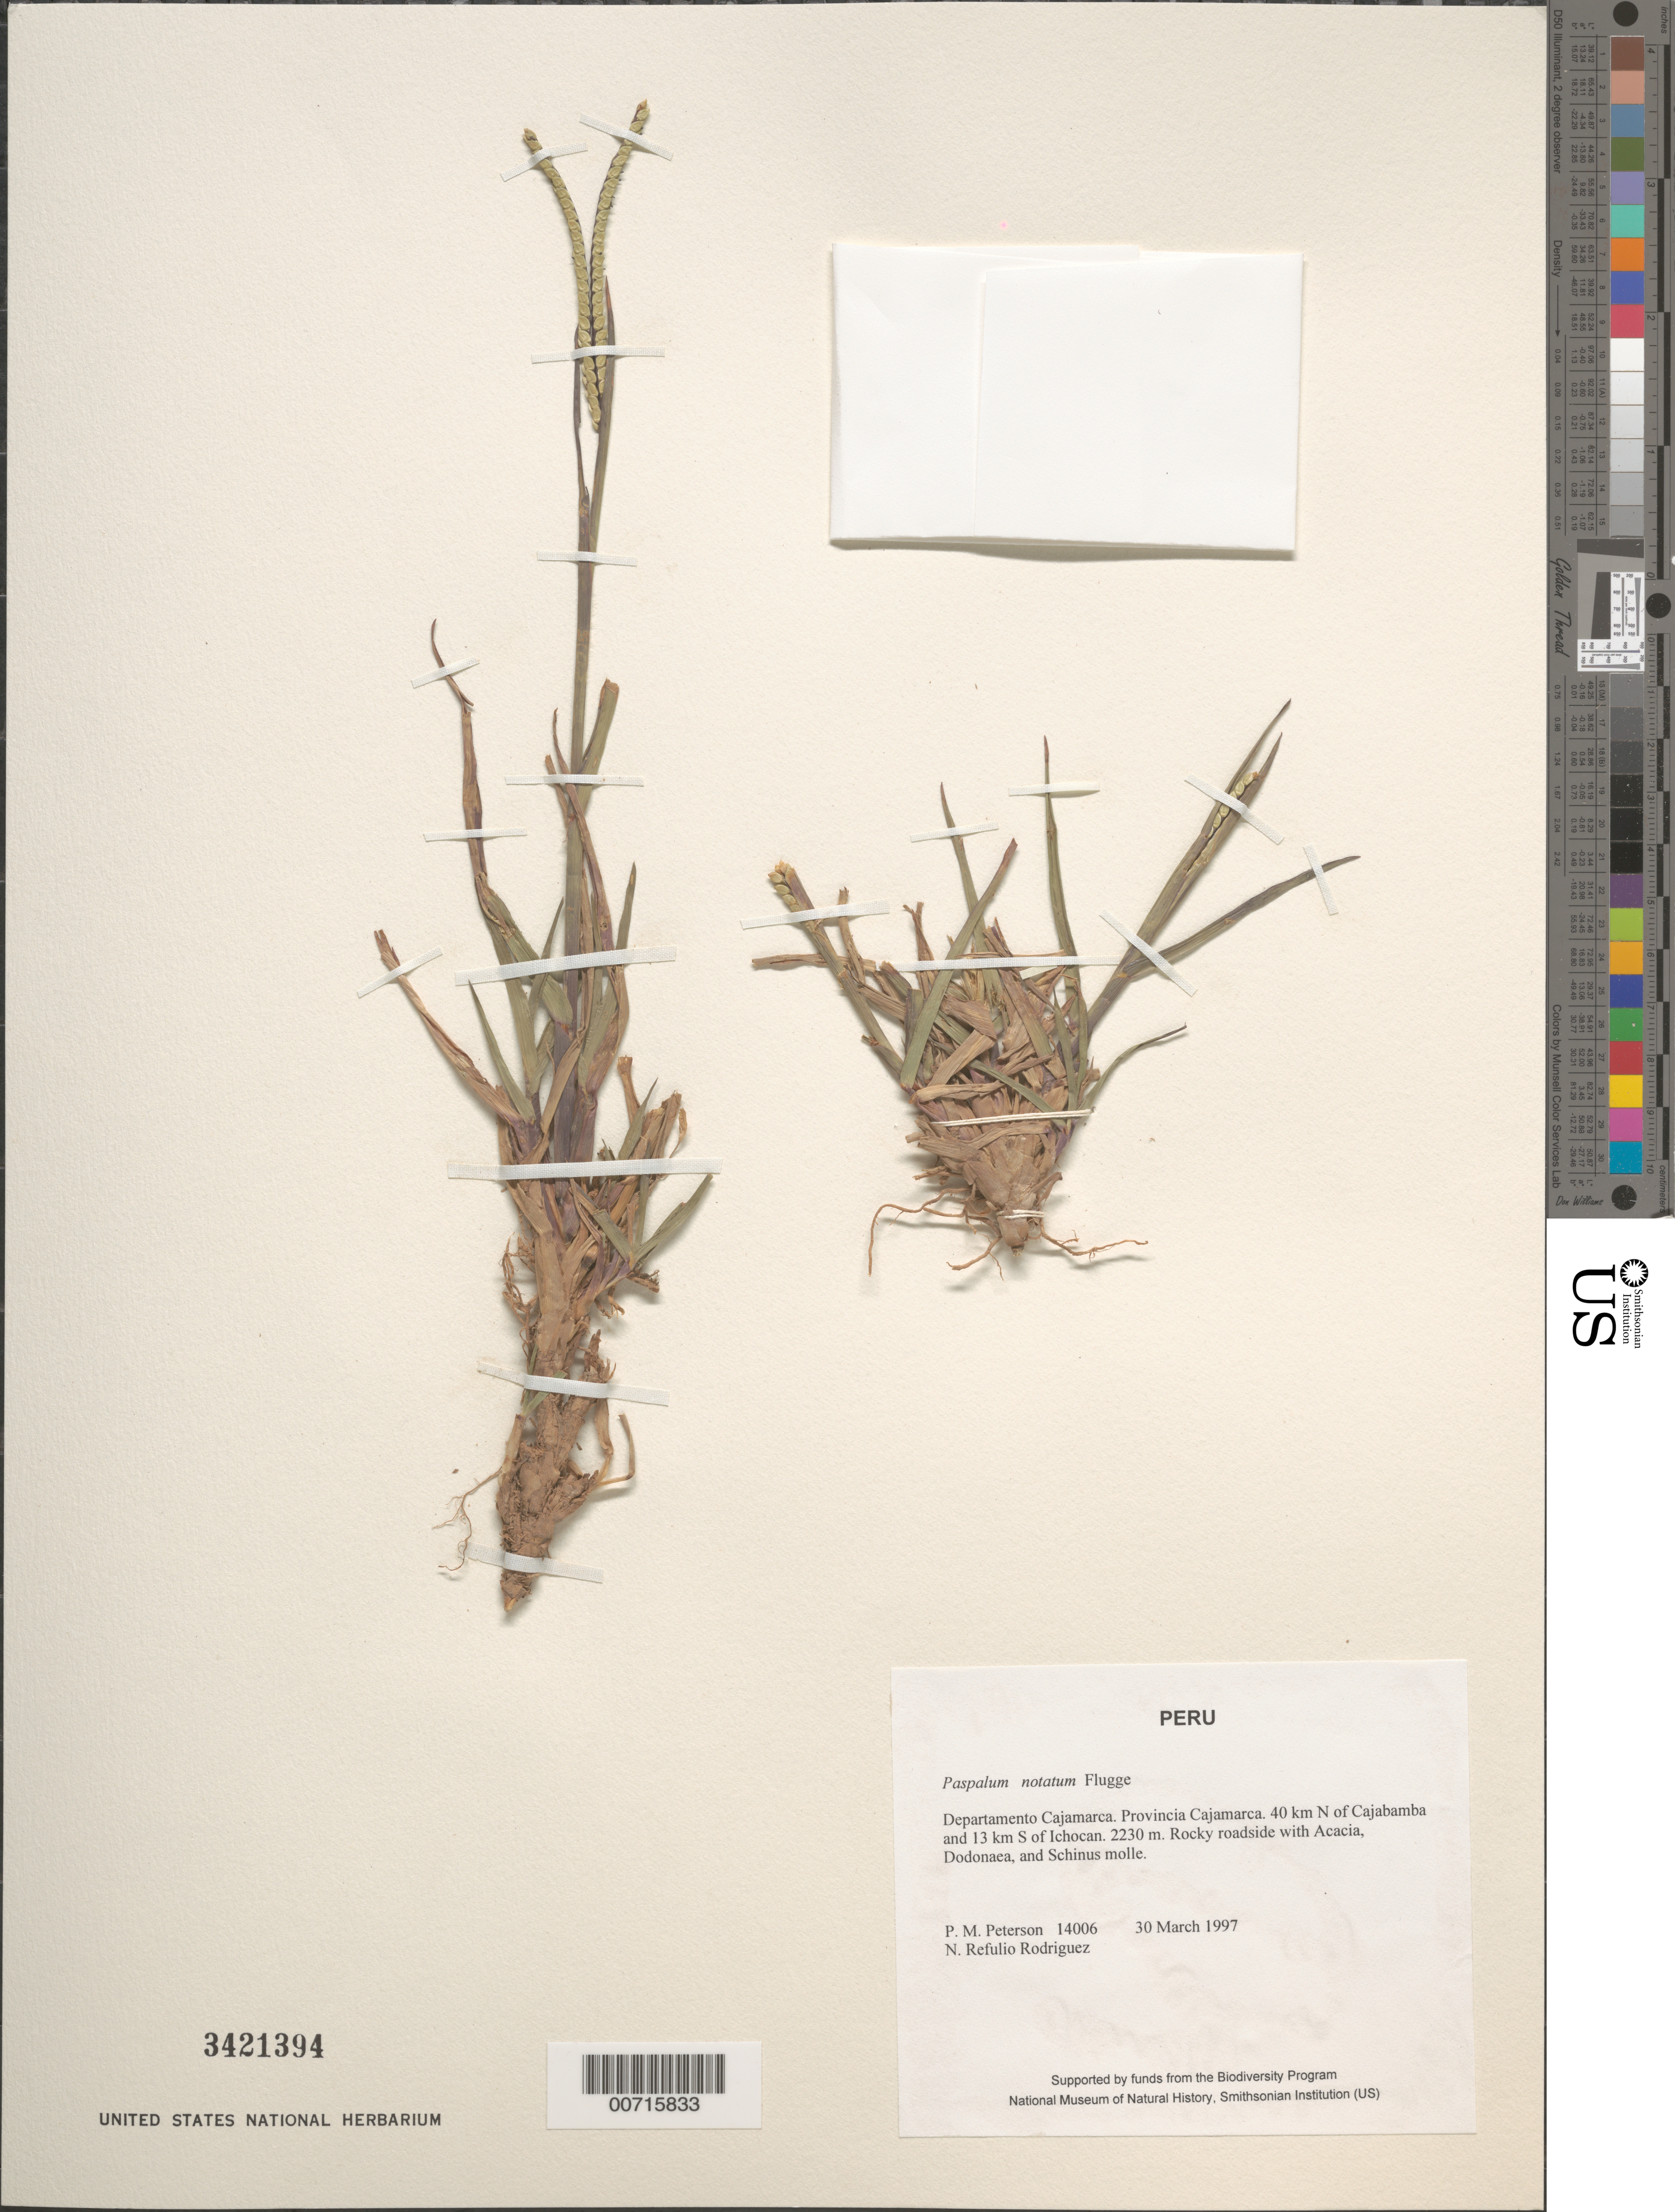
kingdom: Plantae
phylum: Tracheophyta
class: Liliopsida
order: Poales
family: Poaceae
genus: Paspalum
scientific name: Paspalum notatum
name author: Flüggé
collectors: P. M. Peterson & N. Refulio-Rodríguez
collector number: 14006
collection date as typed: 30 Mar 1997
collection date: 1997-03-30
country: Peru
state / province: Cajamarca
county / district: Cajamarca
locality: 40 km N of Cajabamba and 13 km S of Ichocan.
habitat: Rocky roadside with Acacia, Dodonaea, and Schinus molle.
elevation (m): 2230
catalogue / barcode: US 3421394